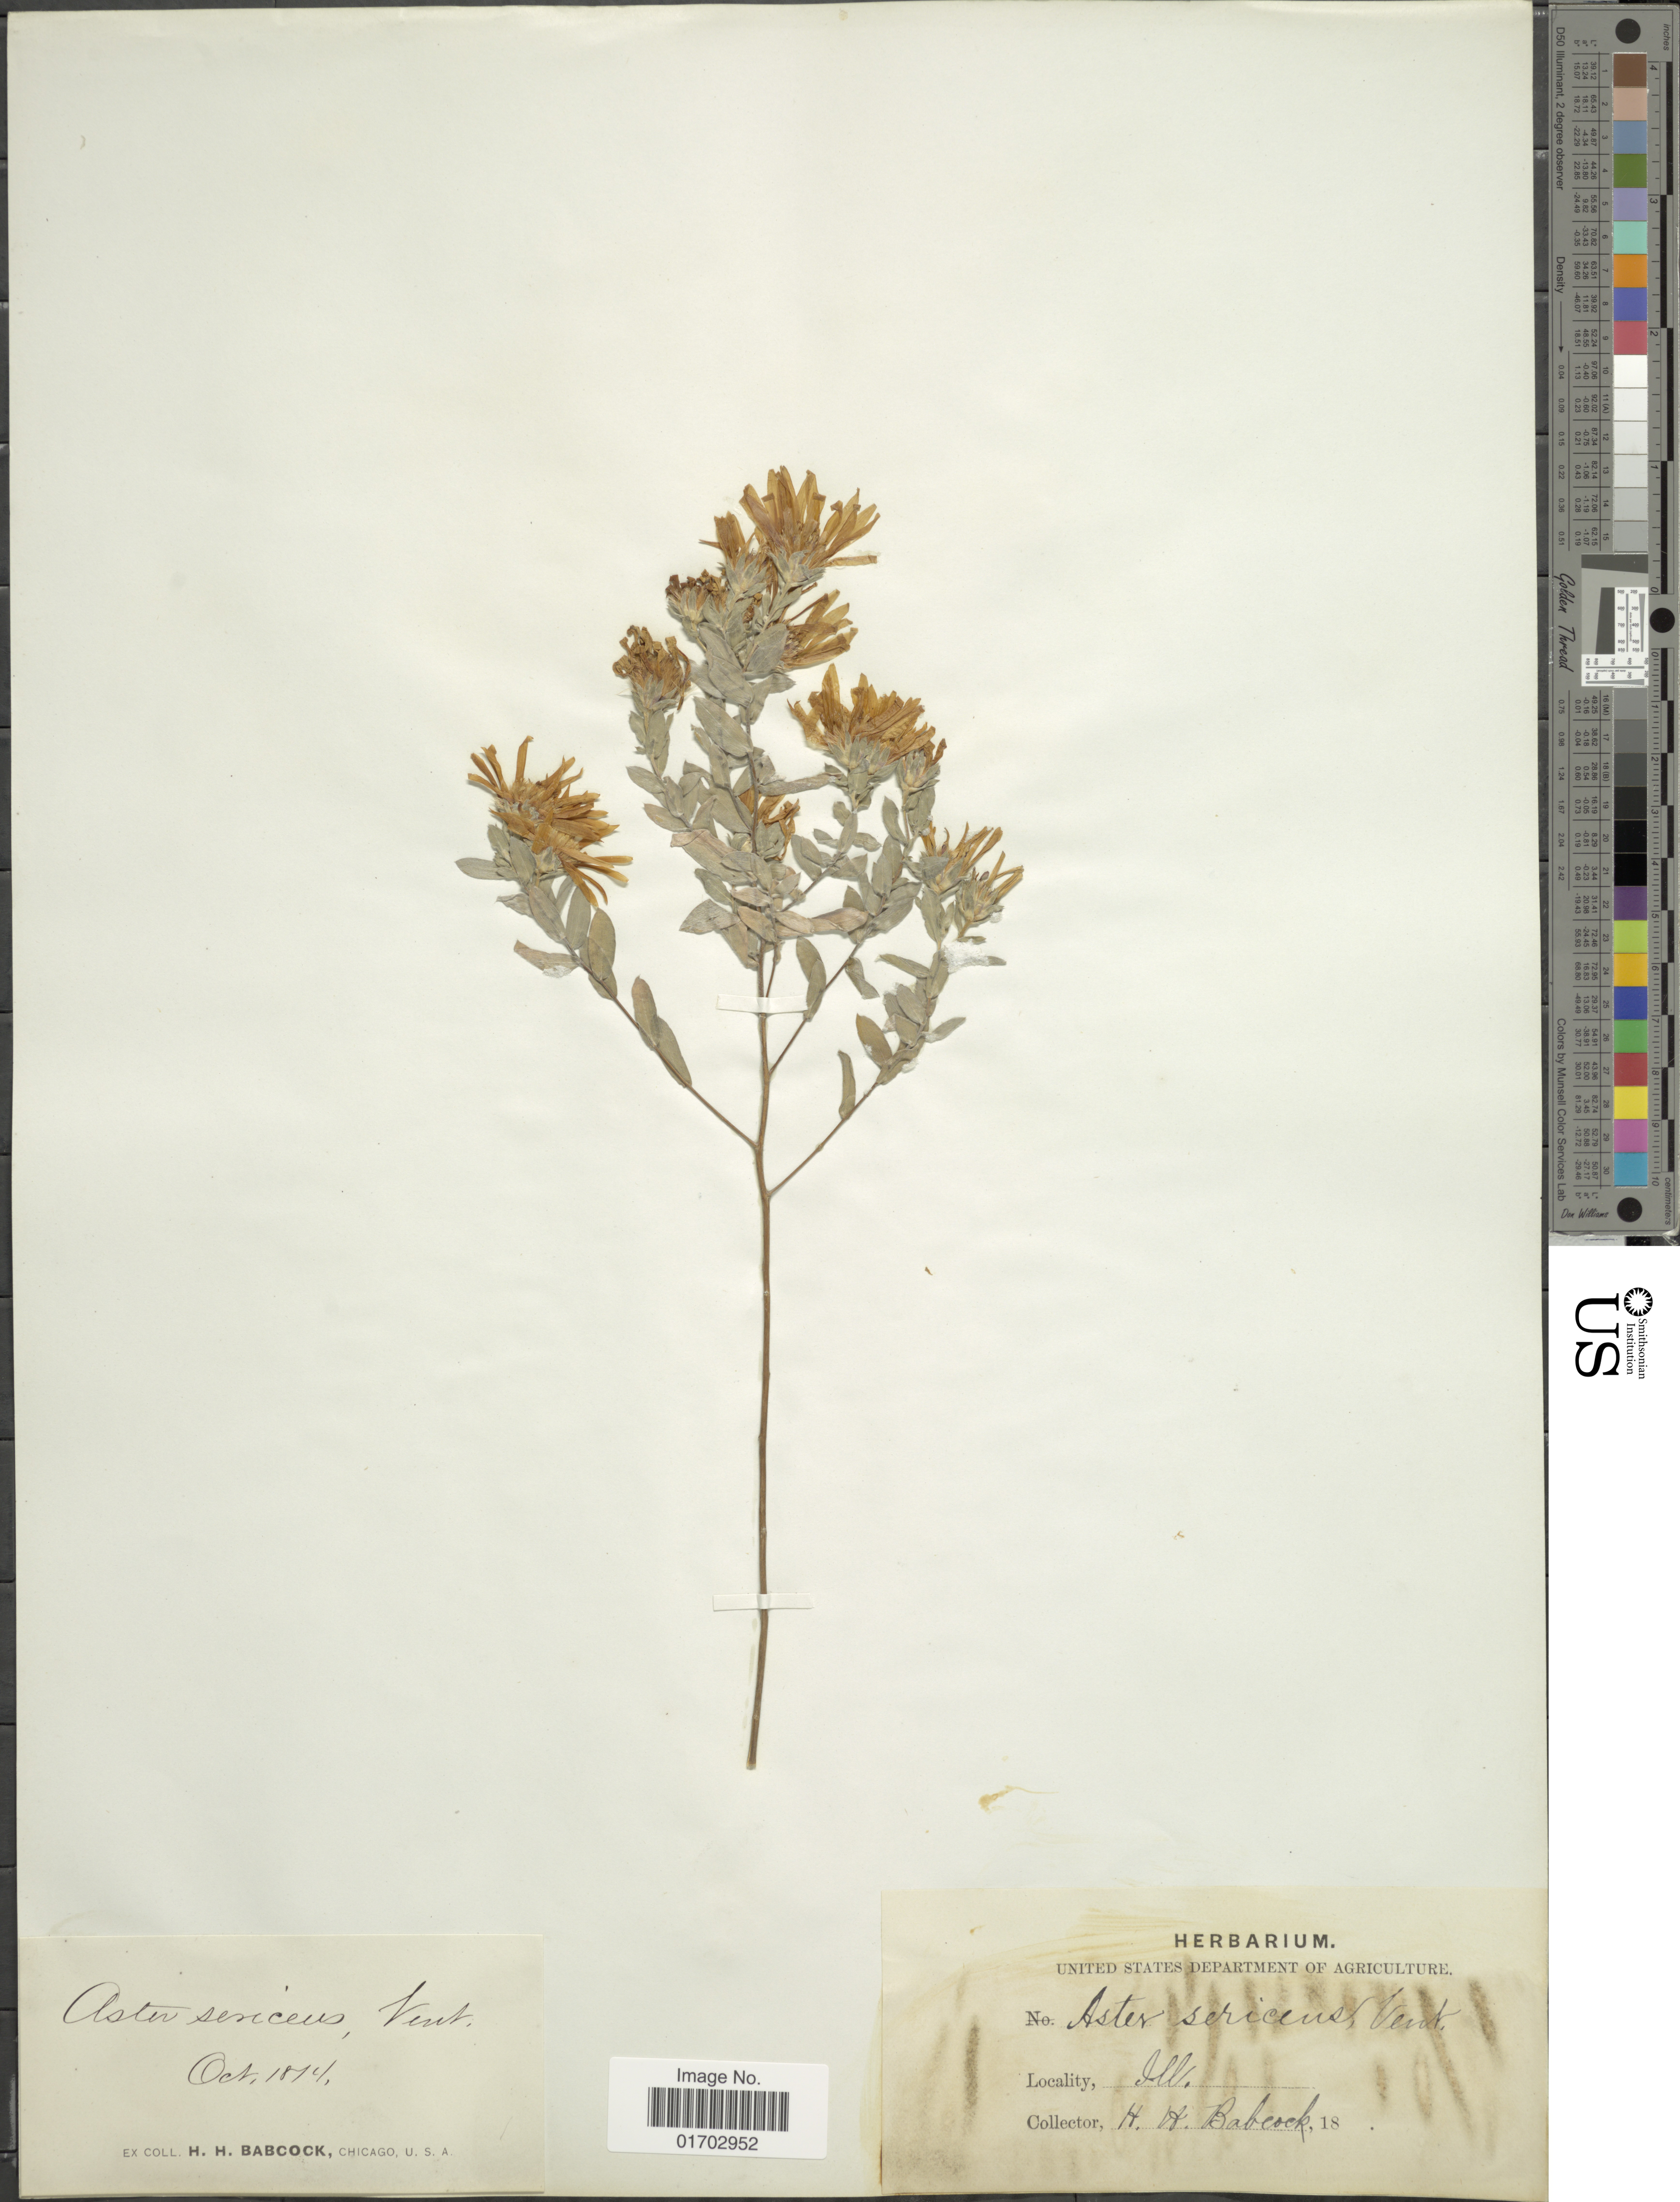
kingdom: Plantae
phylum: Tracheophyta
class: Magnoliopsida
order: Asterales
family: Asteraceae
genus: Symphyotrichum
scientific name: Symphyotrichum sericeum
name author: (Vent.) G.L. Nesom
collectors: H. Babcock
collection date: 1814-10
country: United States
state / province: Illinois